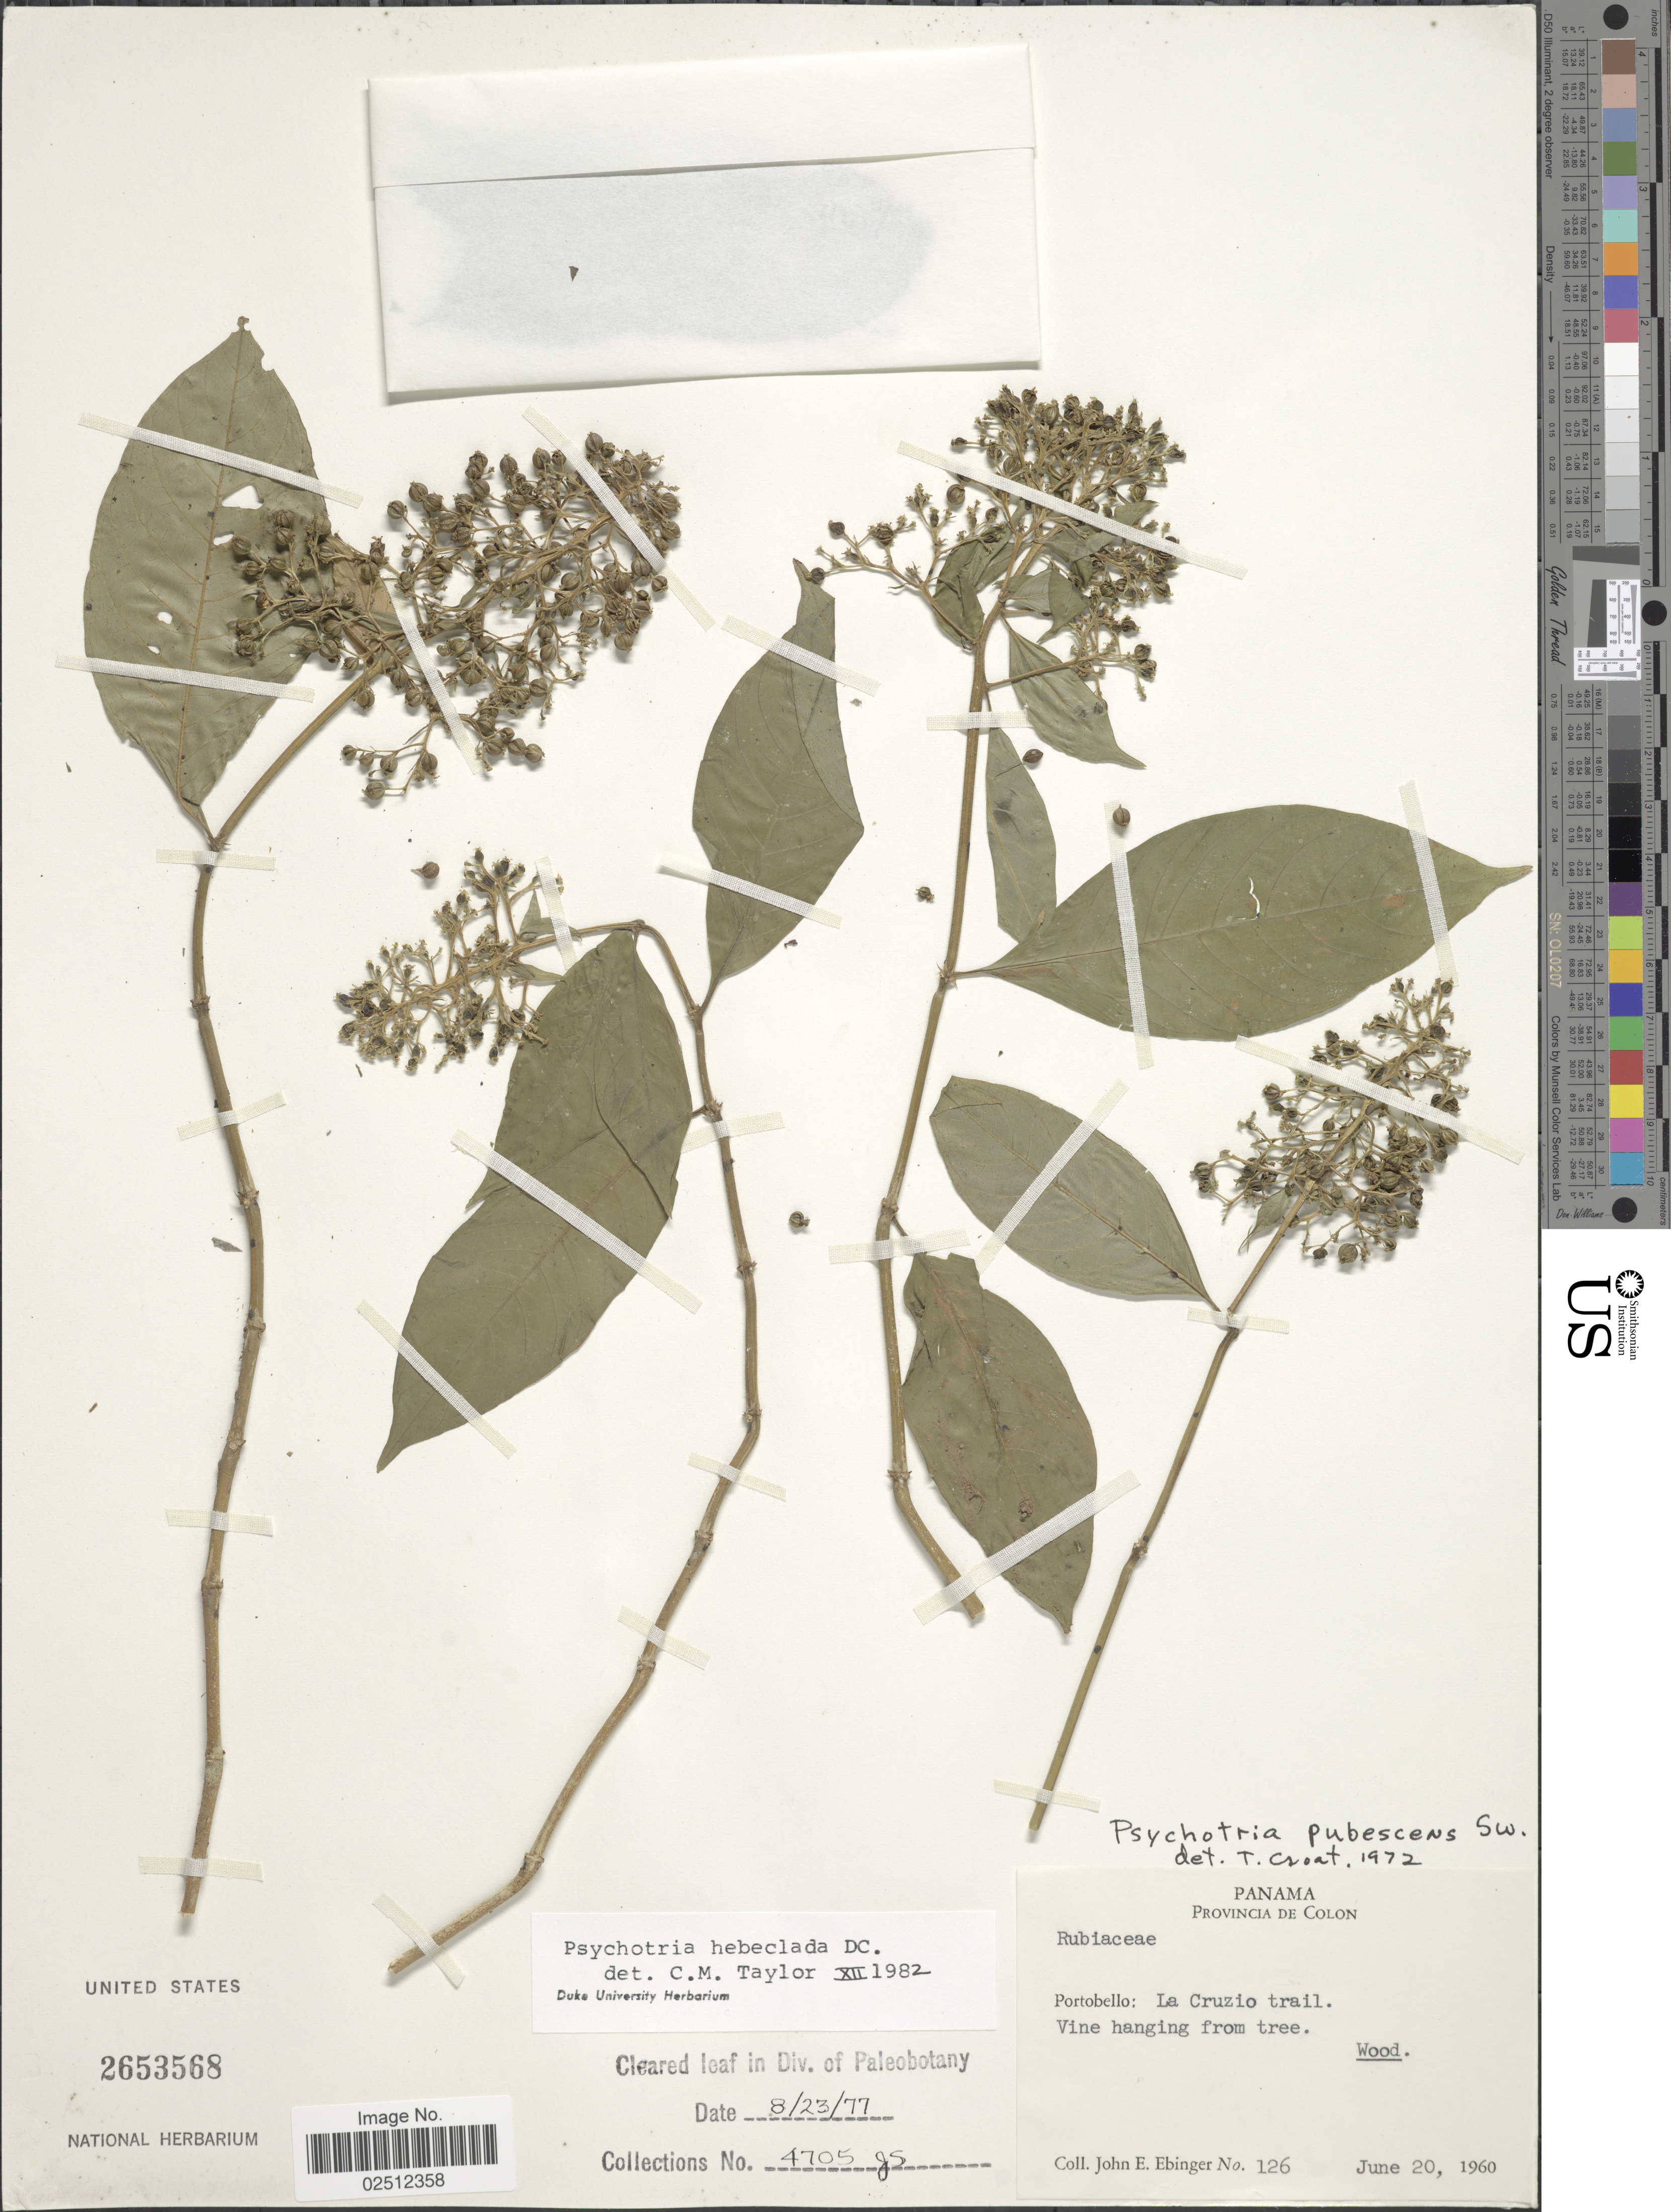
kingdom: Plantae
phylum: Tracheophyta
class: Magnoliopsida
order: Gentianales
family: Rubiaceae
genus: Psychotria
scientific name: Psychotria hebeclada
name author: DC.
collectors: J. Ebinger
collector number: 126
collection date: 1960-06-20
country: Panama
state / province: Colón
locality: Portobello: La Cruzio trail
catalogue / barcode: US 2653568